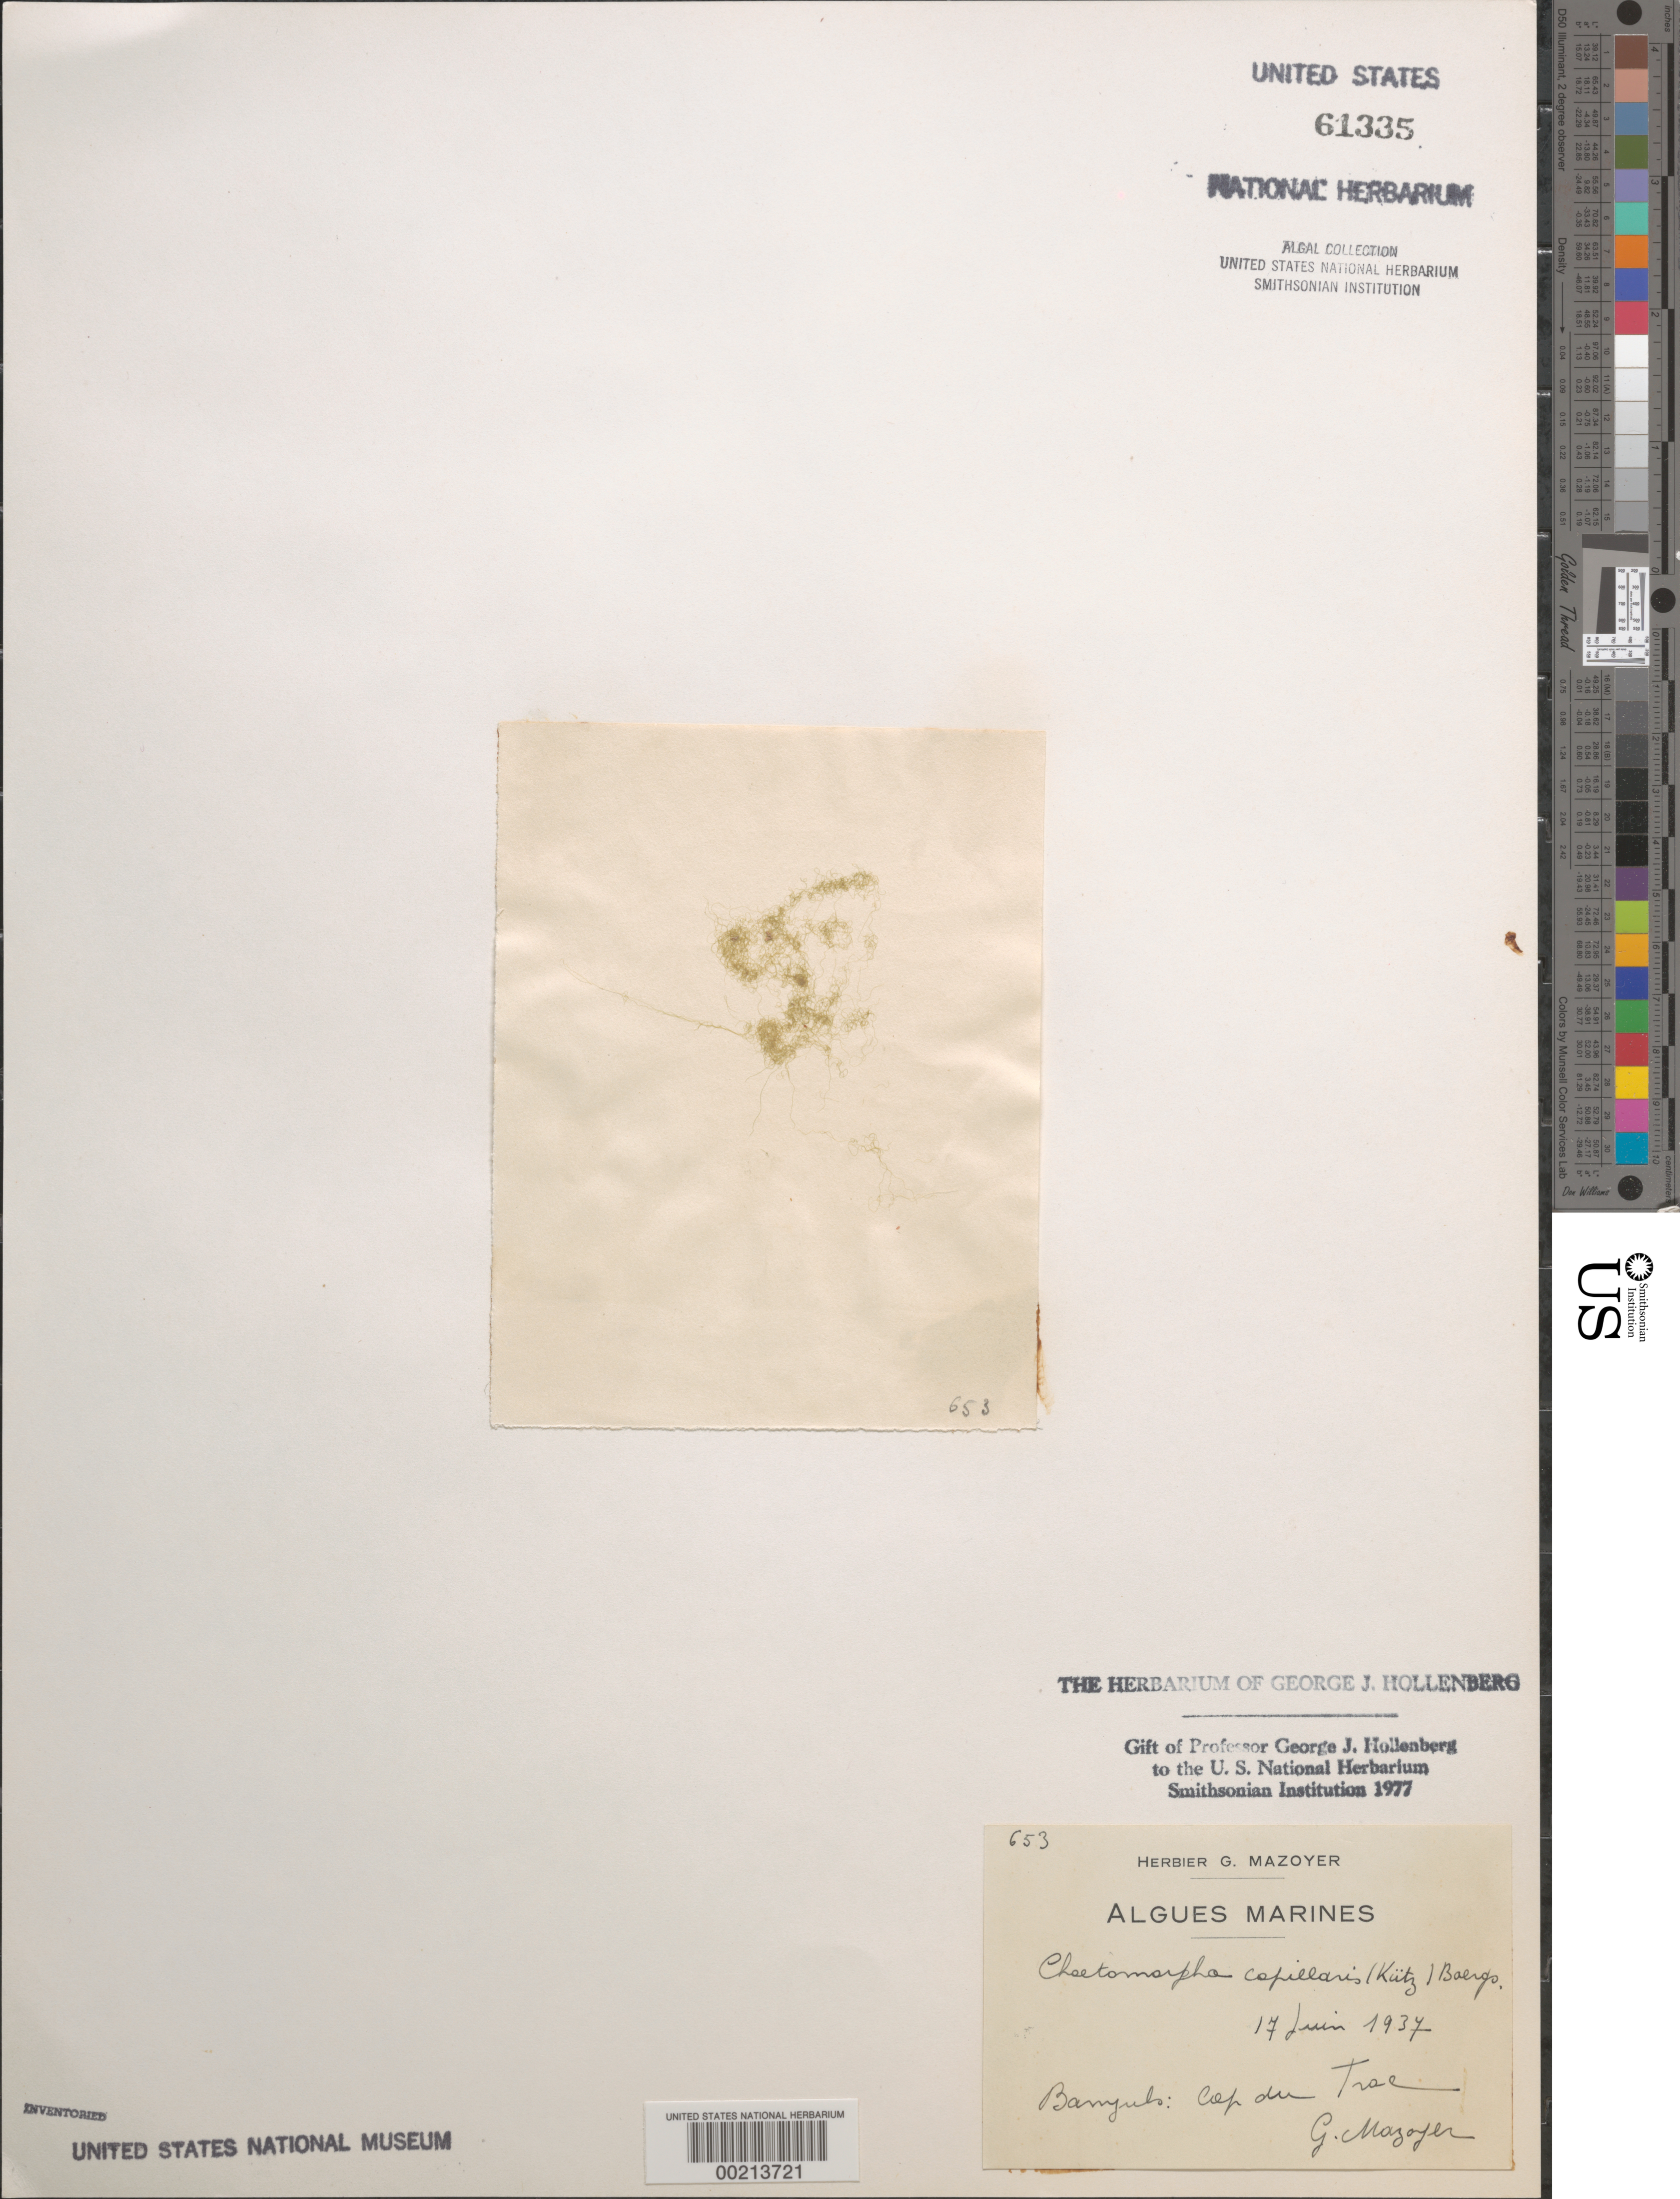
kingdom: Plantae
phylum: Chlorophyta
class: Ulvophyceae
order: Cladophorales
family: Cladophoraceae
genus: Chaetomorpha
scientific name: Chaetomorpha ligustica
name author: (Kütz.) Kütz.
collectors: G. Feldman-Mazoyer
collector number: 653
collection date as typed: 17 Jun 1937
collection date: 1937-06-17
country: France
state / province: Occitanie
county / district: Pyrénées-Orientales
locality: Banyuls-sur-Mer, Cap du Troc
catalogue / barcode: US 61335